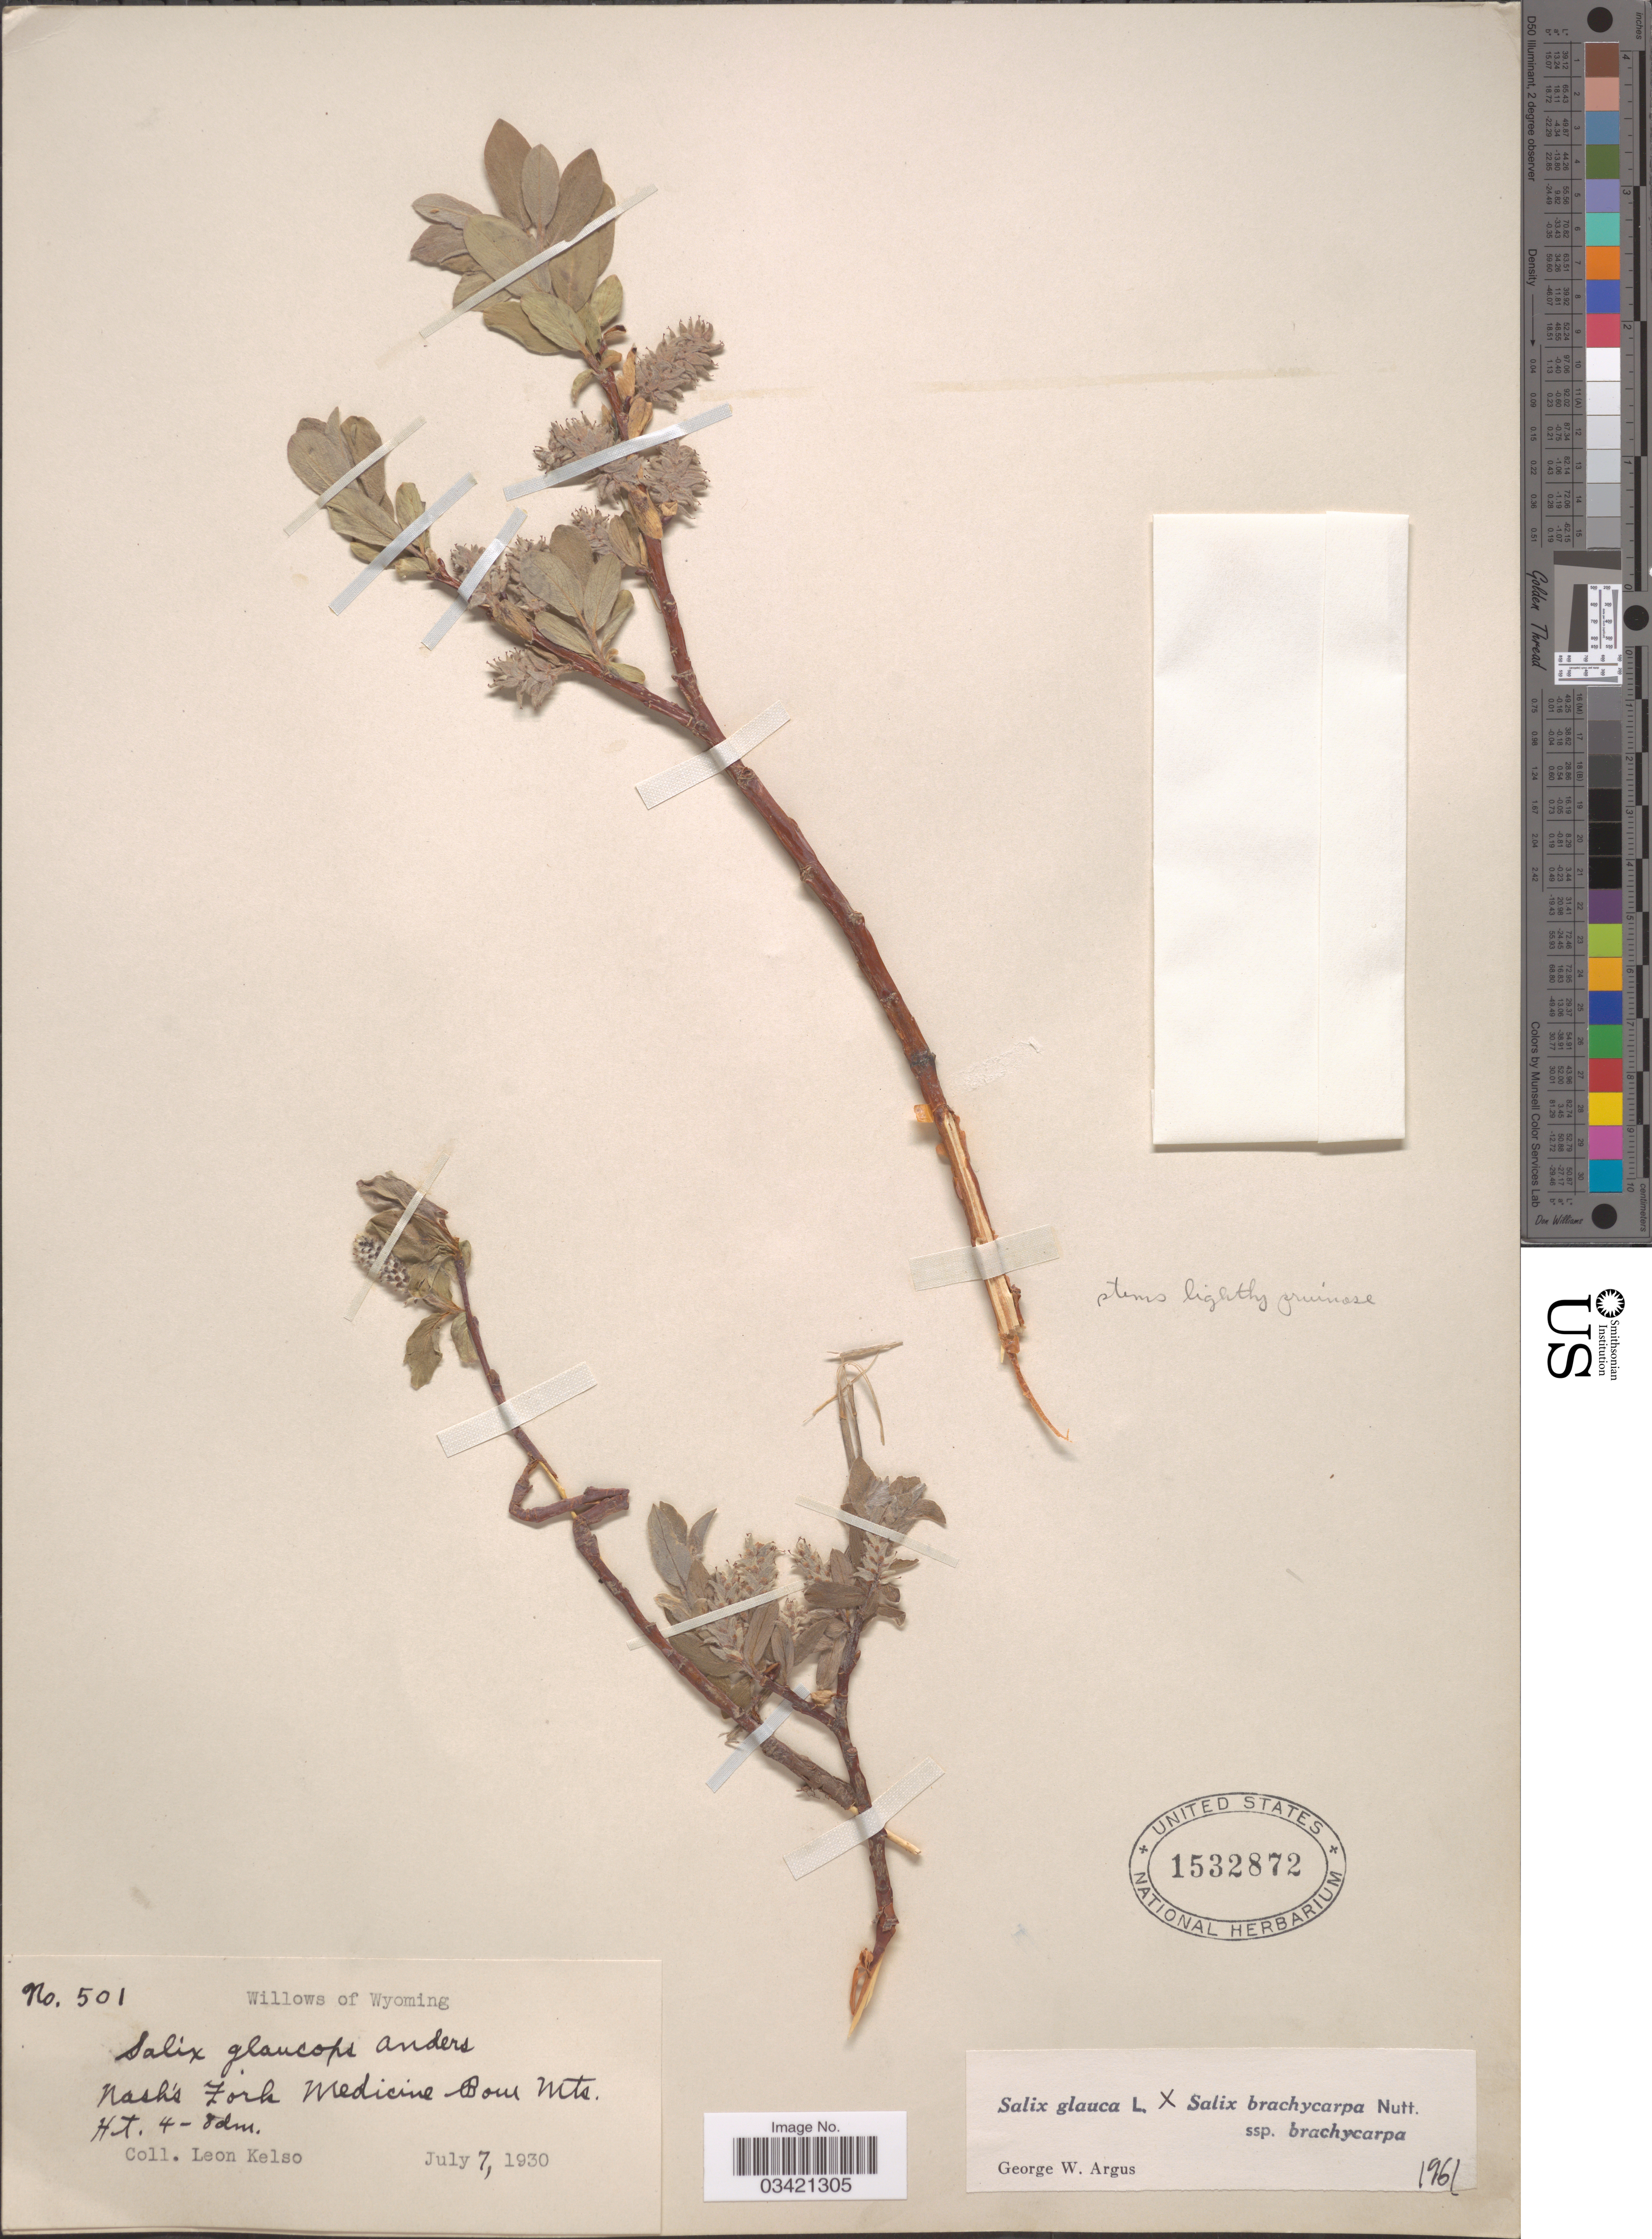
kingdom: Plantae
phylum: Tracheophyta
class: Magnoliopsida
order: Malpighiales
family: Salicaceae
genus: Salix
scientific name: Salix glauca x S. brachycarpa Nutt. subsp. brachycarpa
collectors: L. Kelso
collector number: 501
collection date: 1930-07-07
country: United States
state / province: Wyoming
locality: Nash's Fork Medicine Bow Mts.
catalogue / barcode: US 1532872